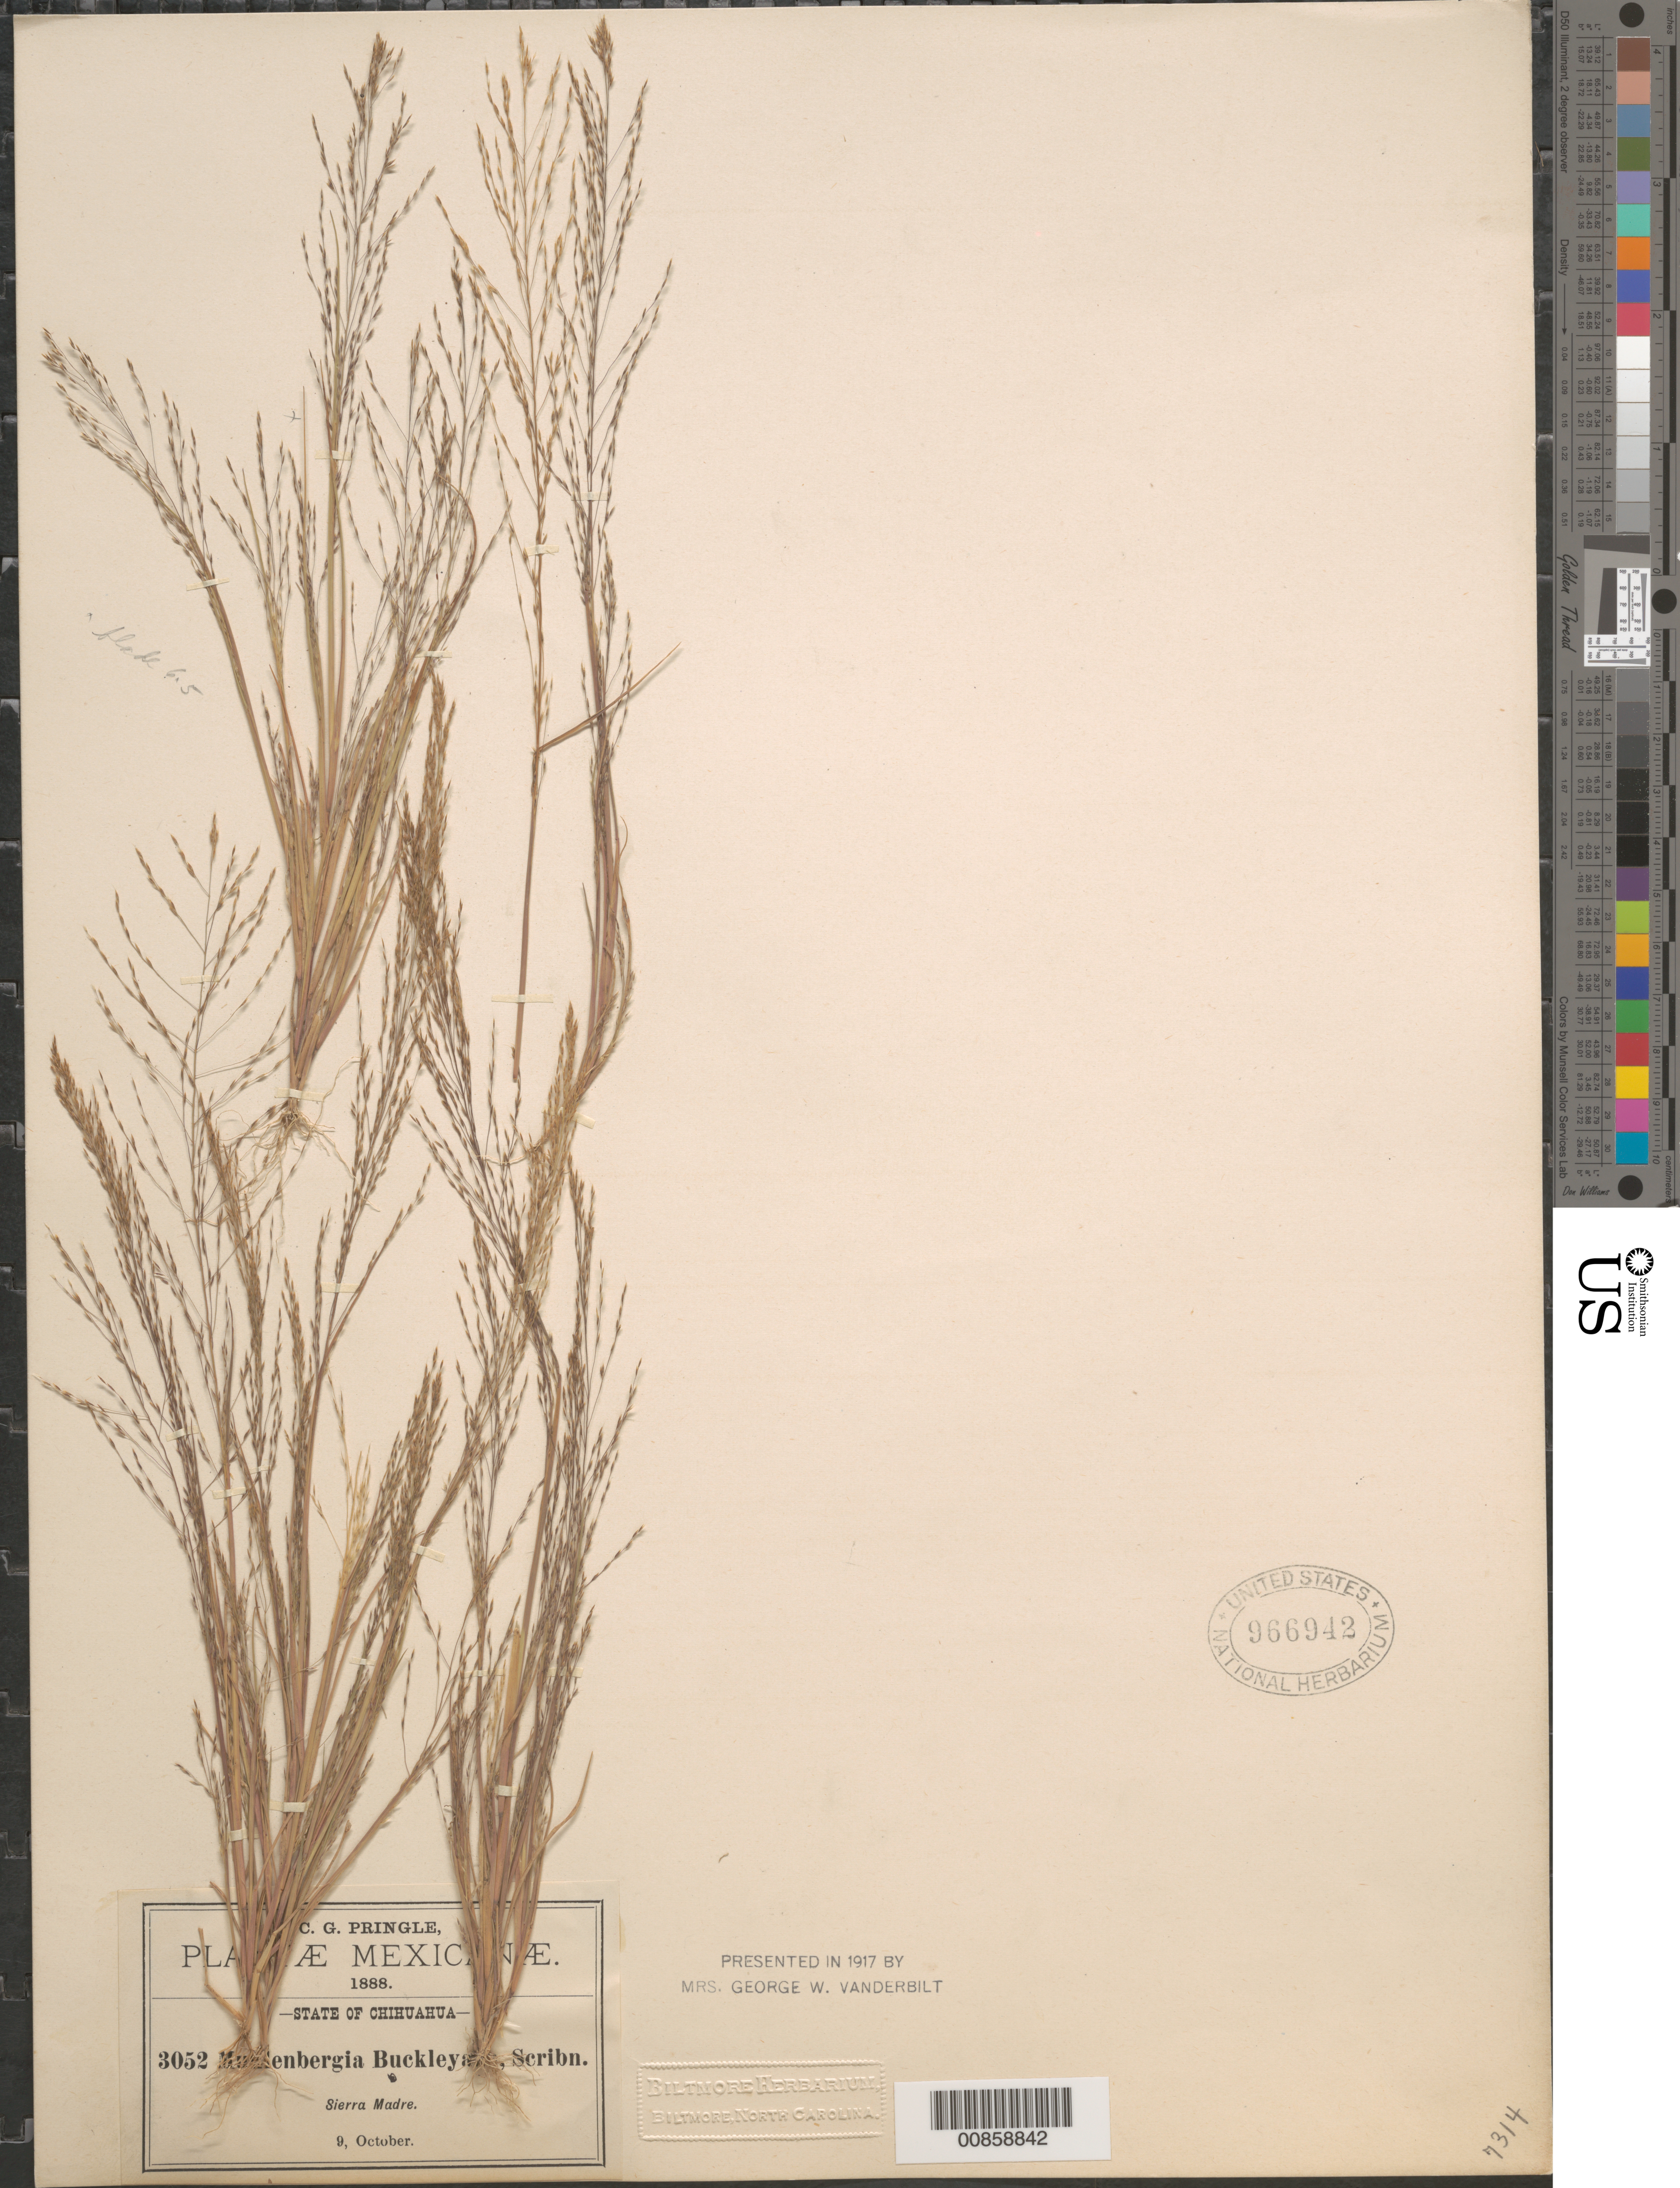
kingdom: Plantae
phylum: Tracheophyta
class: Liliopsida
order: Poales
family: Poaceae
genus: Muhlenbergia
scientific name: Muhlenbergia eludens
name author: C. Reeder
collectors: C. G. Pringle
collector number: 3052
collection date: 1888-10-09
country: Mexico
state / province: Chihuahua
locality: Sierra Madre.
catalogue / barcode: US 966942